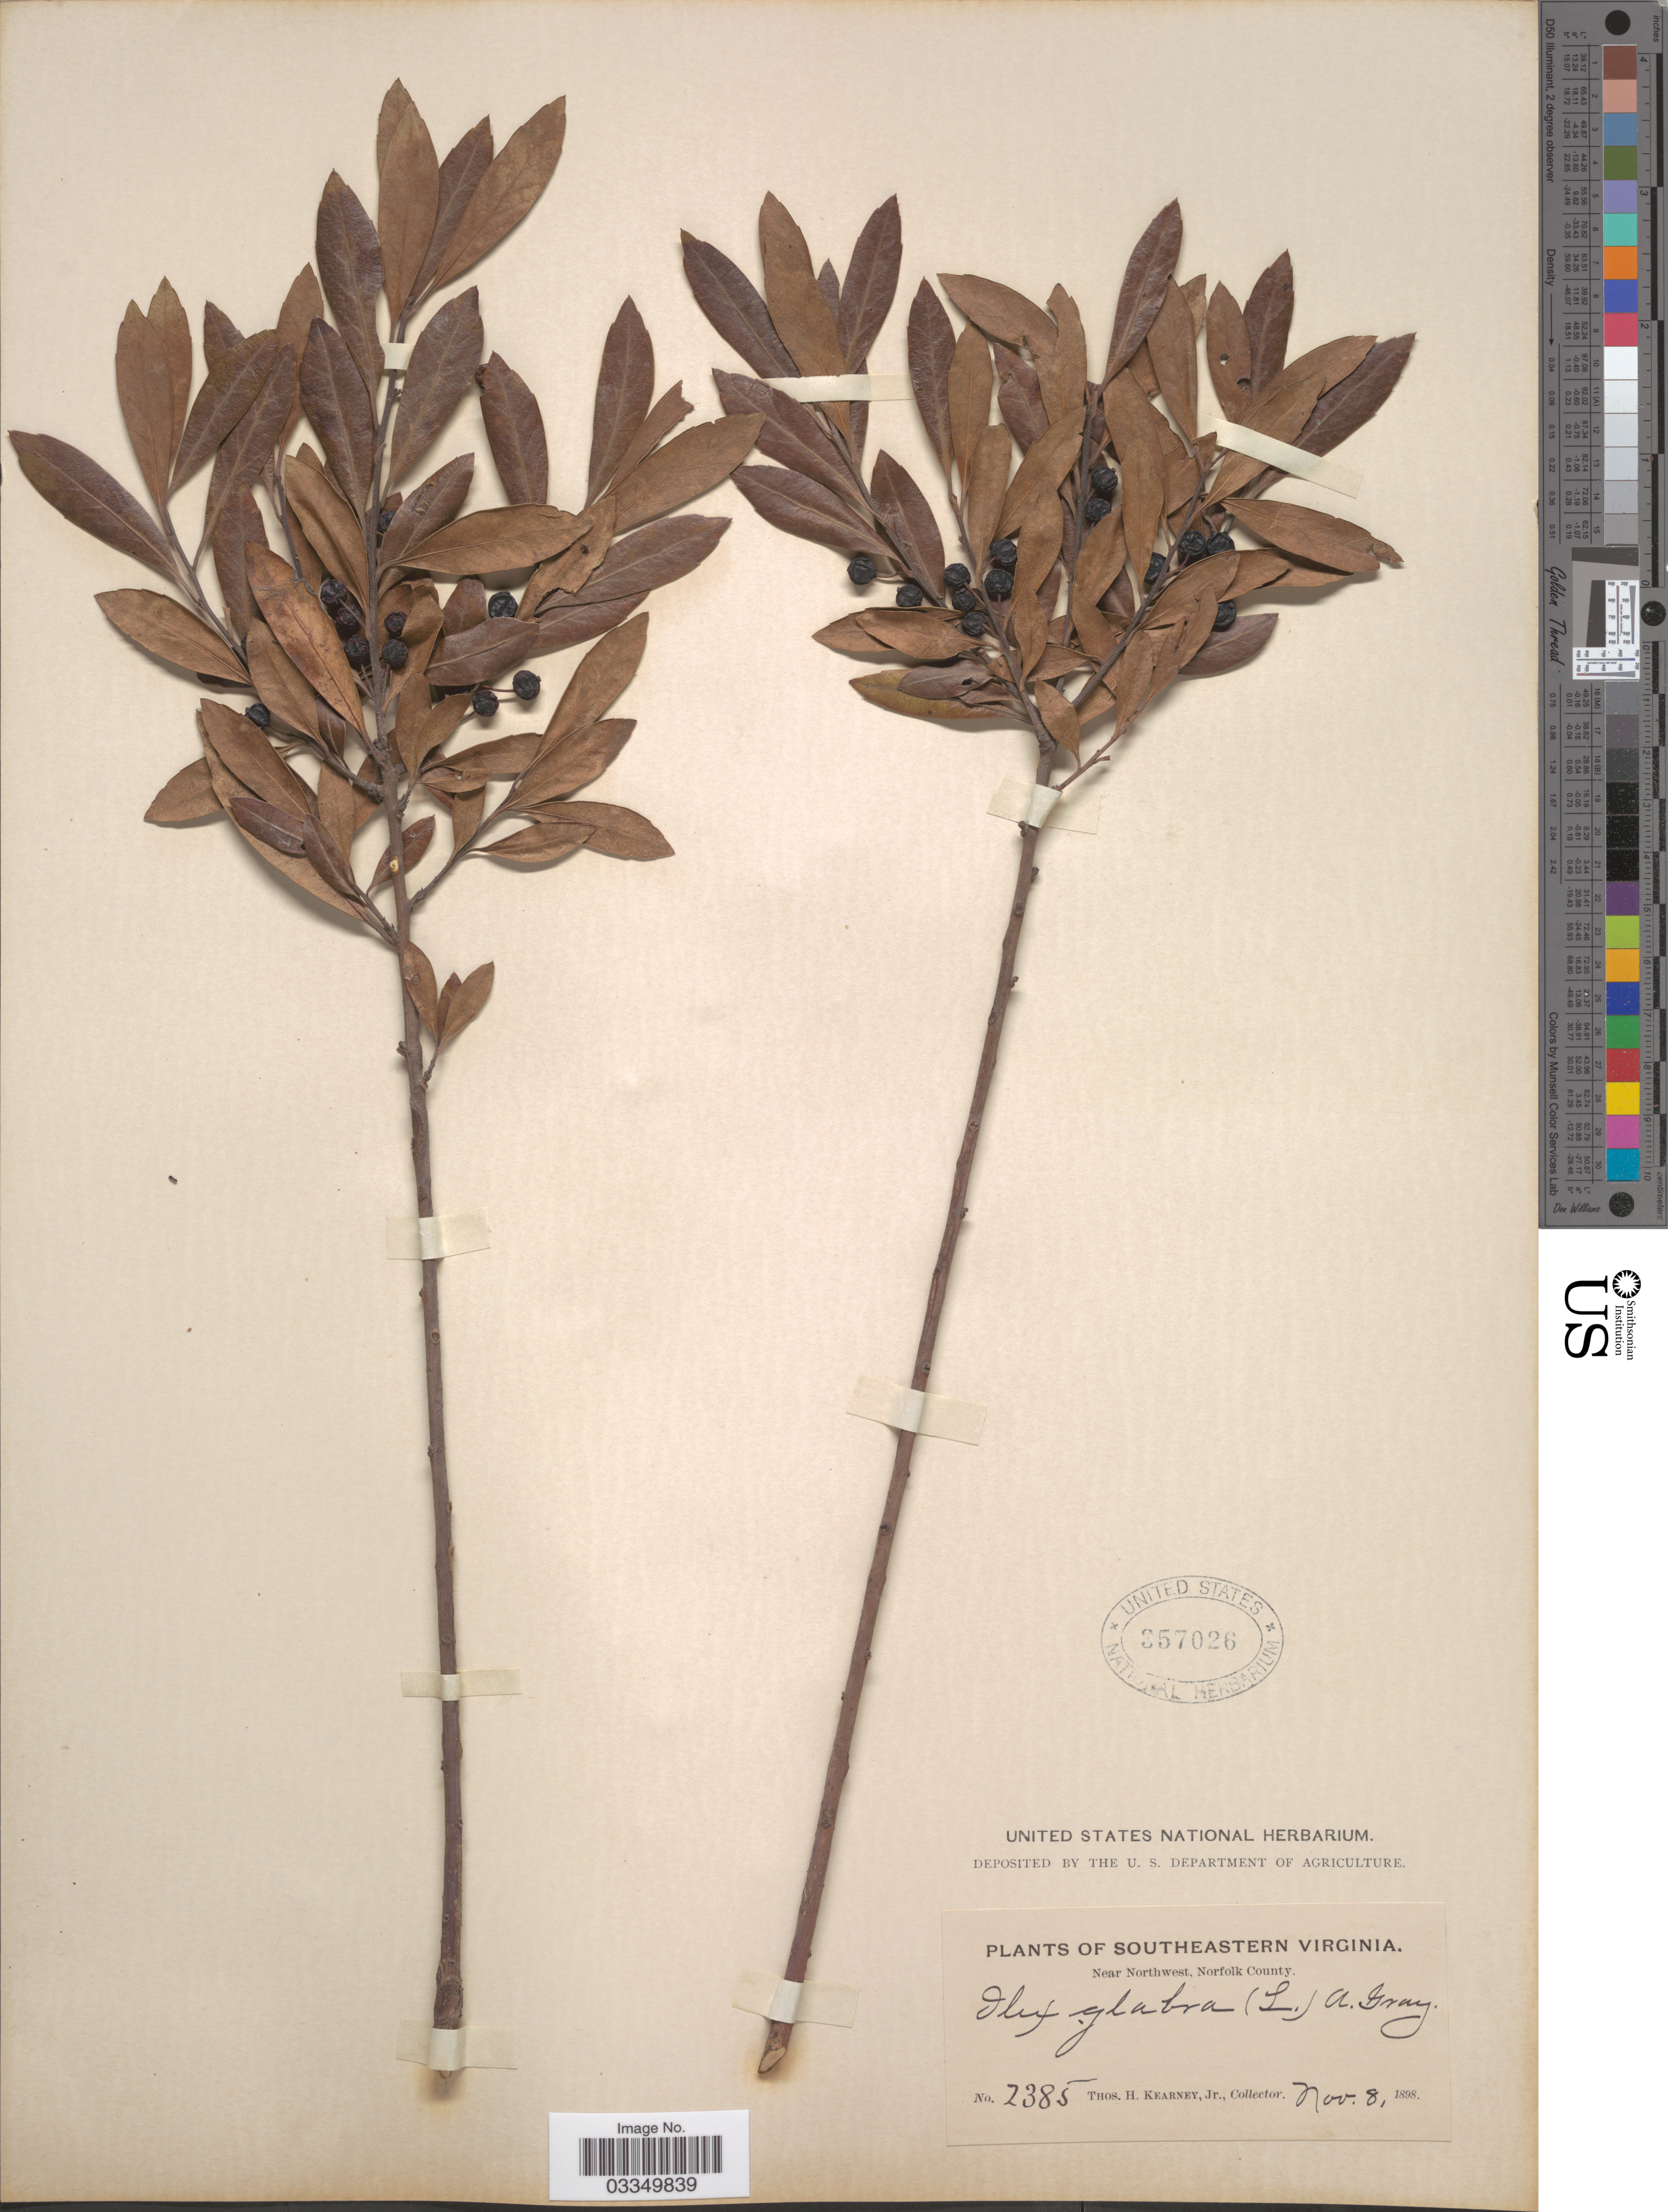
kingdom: Plantae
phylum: Tracheophyta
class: Magnoliopsida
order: Aquifoliales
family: Aquifoliaceae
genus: Ilex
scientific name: Ilex glabra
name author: (L.) A. Gray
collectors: T. H. Kearney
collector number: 2385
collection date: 1898-11-08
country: United States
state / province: Virginia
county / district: City of Chesapeake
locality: Southeastern Virginia. Near Northwest, Norfolk County.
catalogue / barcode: US 357026